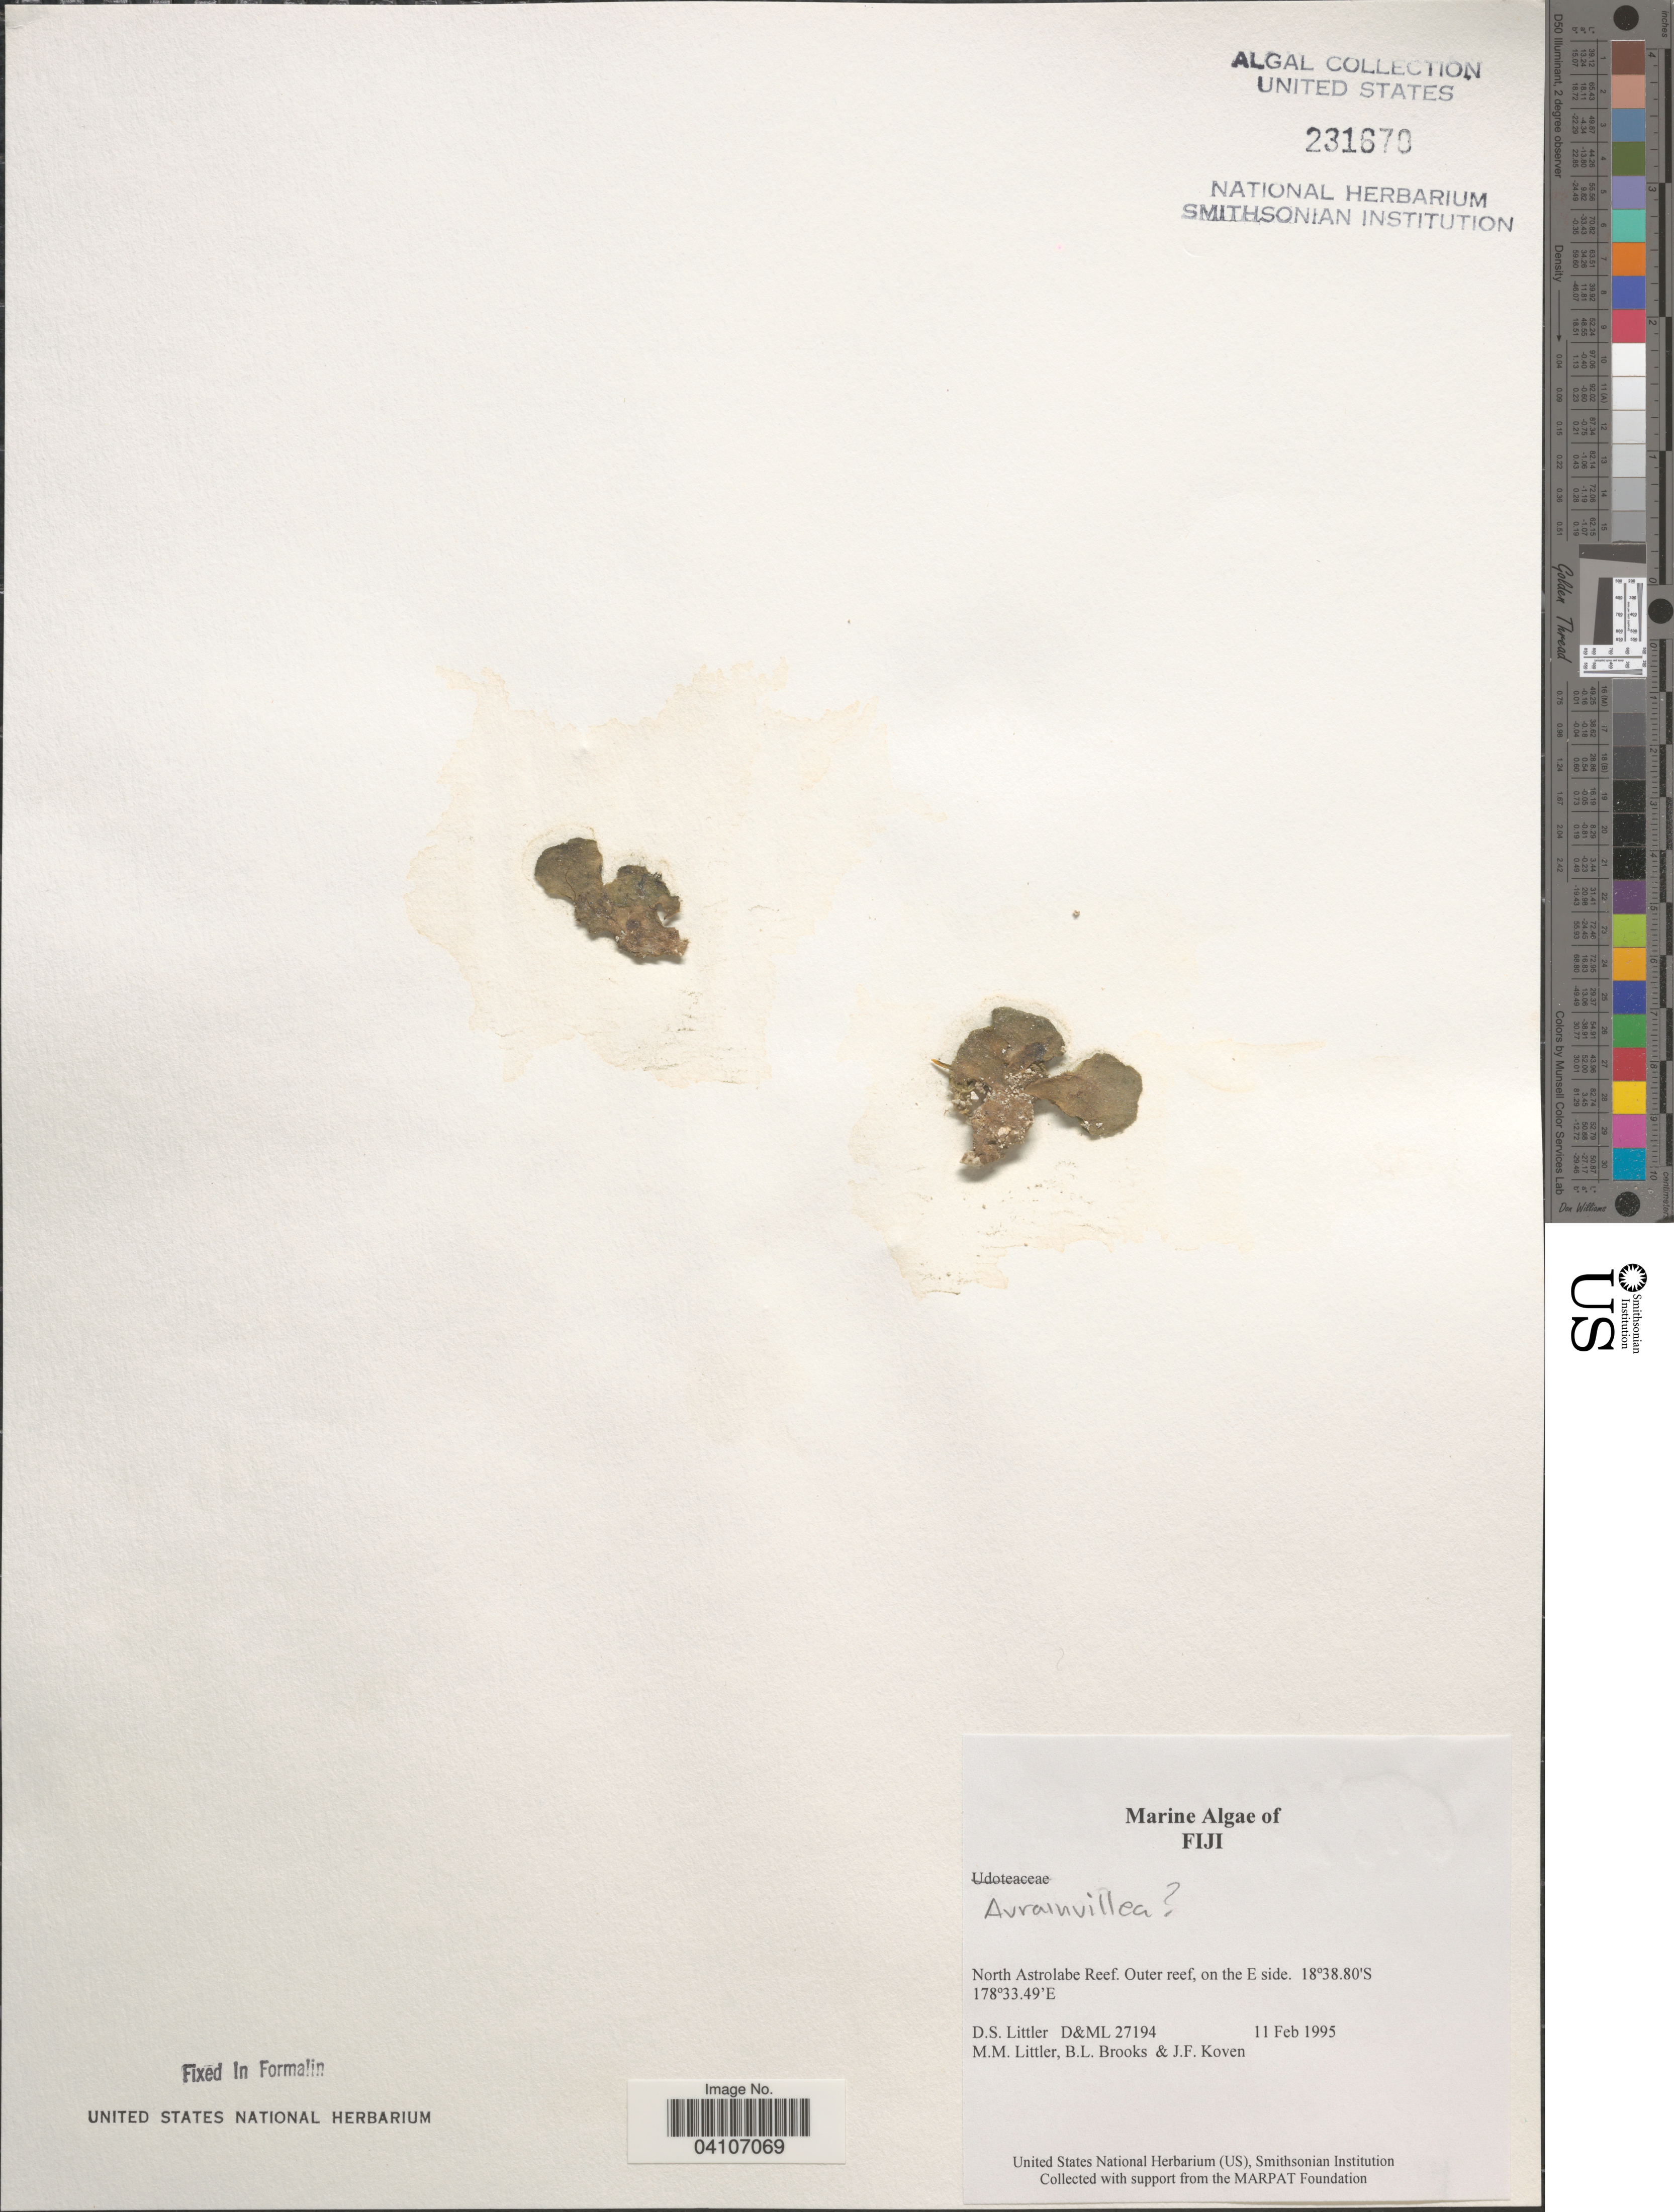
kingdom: Plantae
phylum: Chlorophyta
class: Ulvophyceae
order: Bryopsidales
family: Dichotomosiphonaceae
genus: Avrainvillea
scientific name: Avrainvillea sp.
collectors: D. S. Littler, B. Brooks & J. Koven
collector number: D&ML27194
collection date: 1995-02-11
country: Fiji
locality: North Astrolabe Reef. Outer reef, on the E side.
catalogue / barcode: US 231670